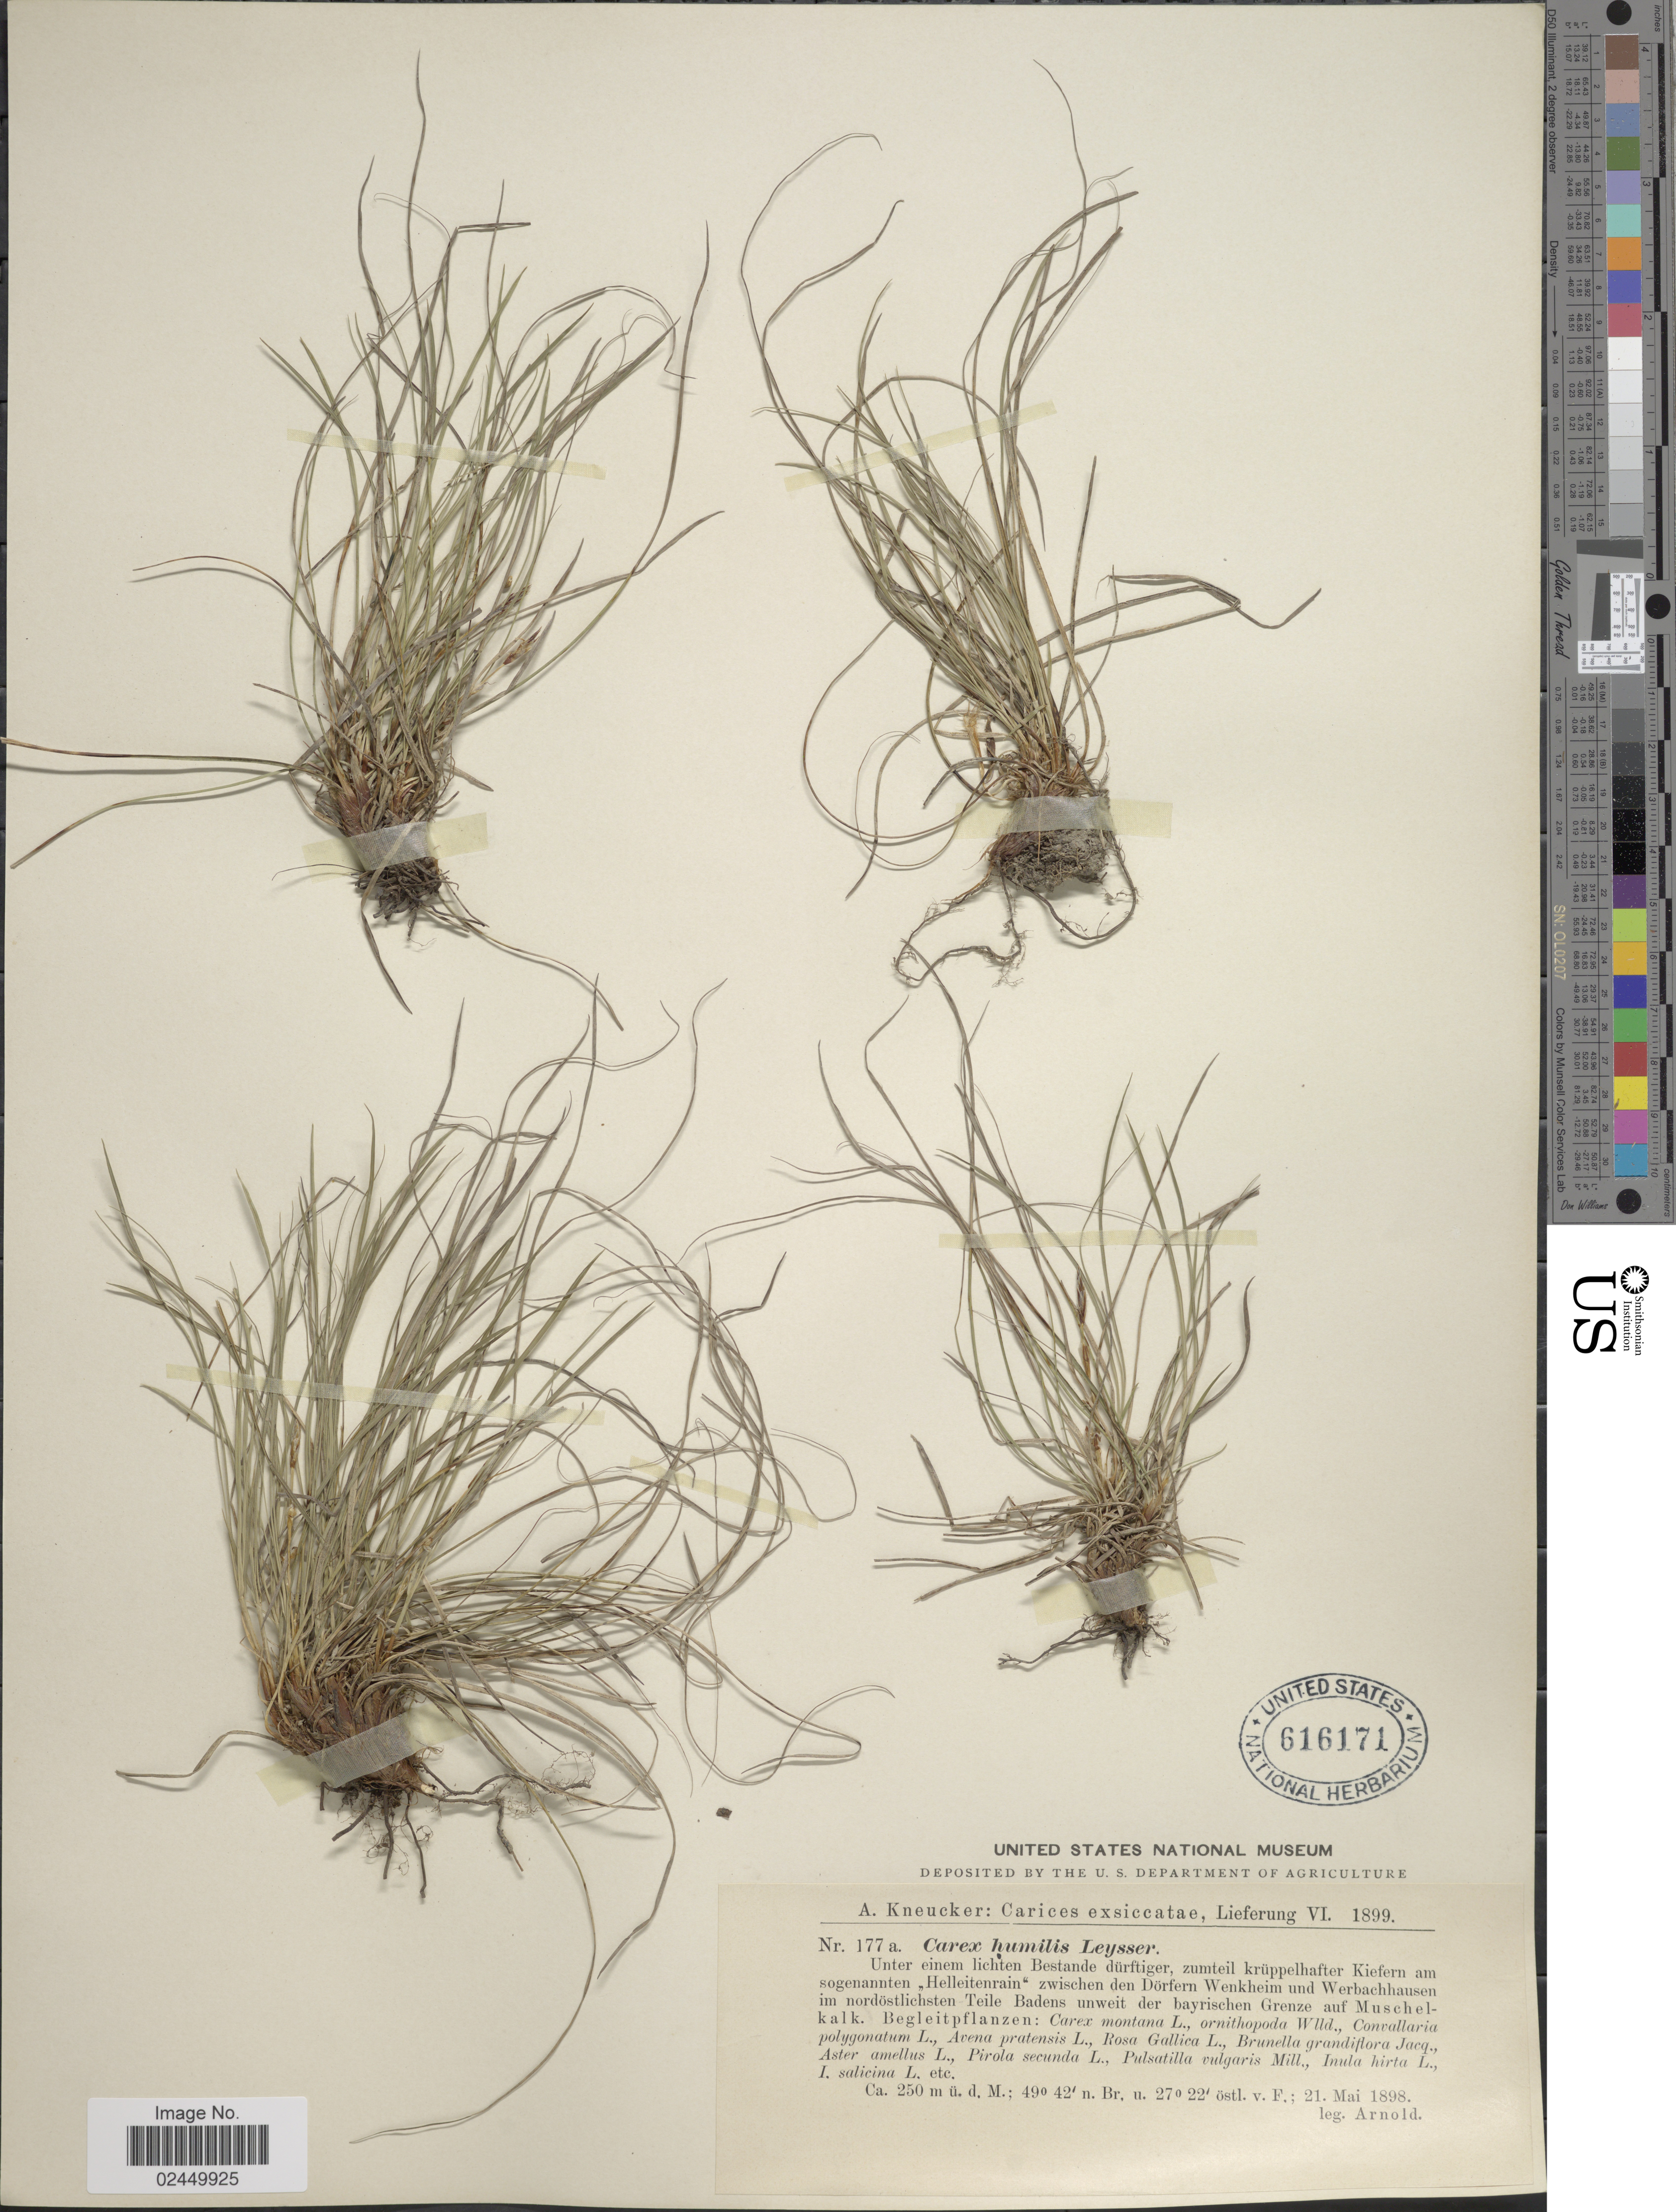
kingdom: Plantae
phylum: Tracheophyta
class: Liliopsida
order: Poales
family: Cyperaceae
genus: Carex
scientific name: Carex humilis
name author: Leyss.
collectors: -. Arnold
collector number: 177a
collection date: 1898-05-21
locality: Unter einem lichten Bestande durftiger, zumteil kruppelhafter Kiefern am sogenannten Helleitenrain zwischen den Dorfern Wenkheim und Werbachhausen im bordostlichsten Teile Badens unweit der bayrischen Grenze auf Muschelkalk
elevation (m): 250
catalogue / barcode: US 616171